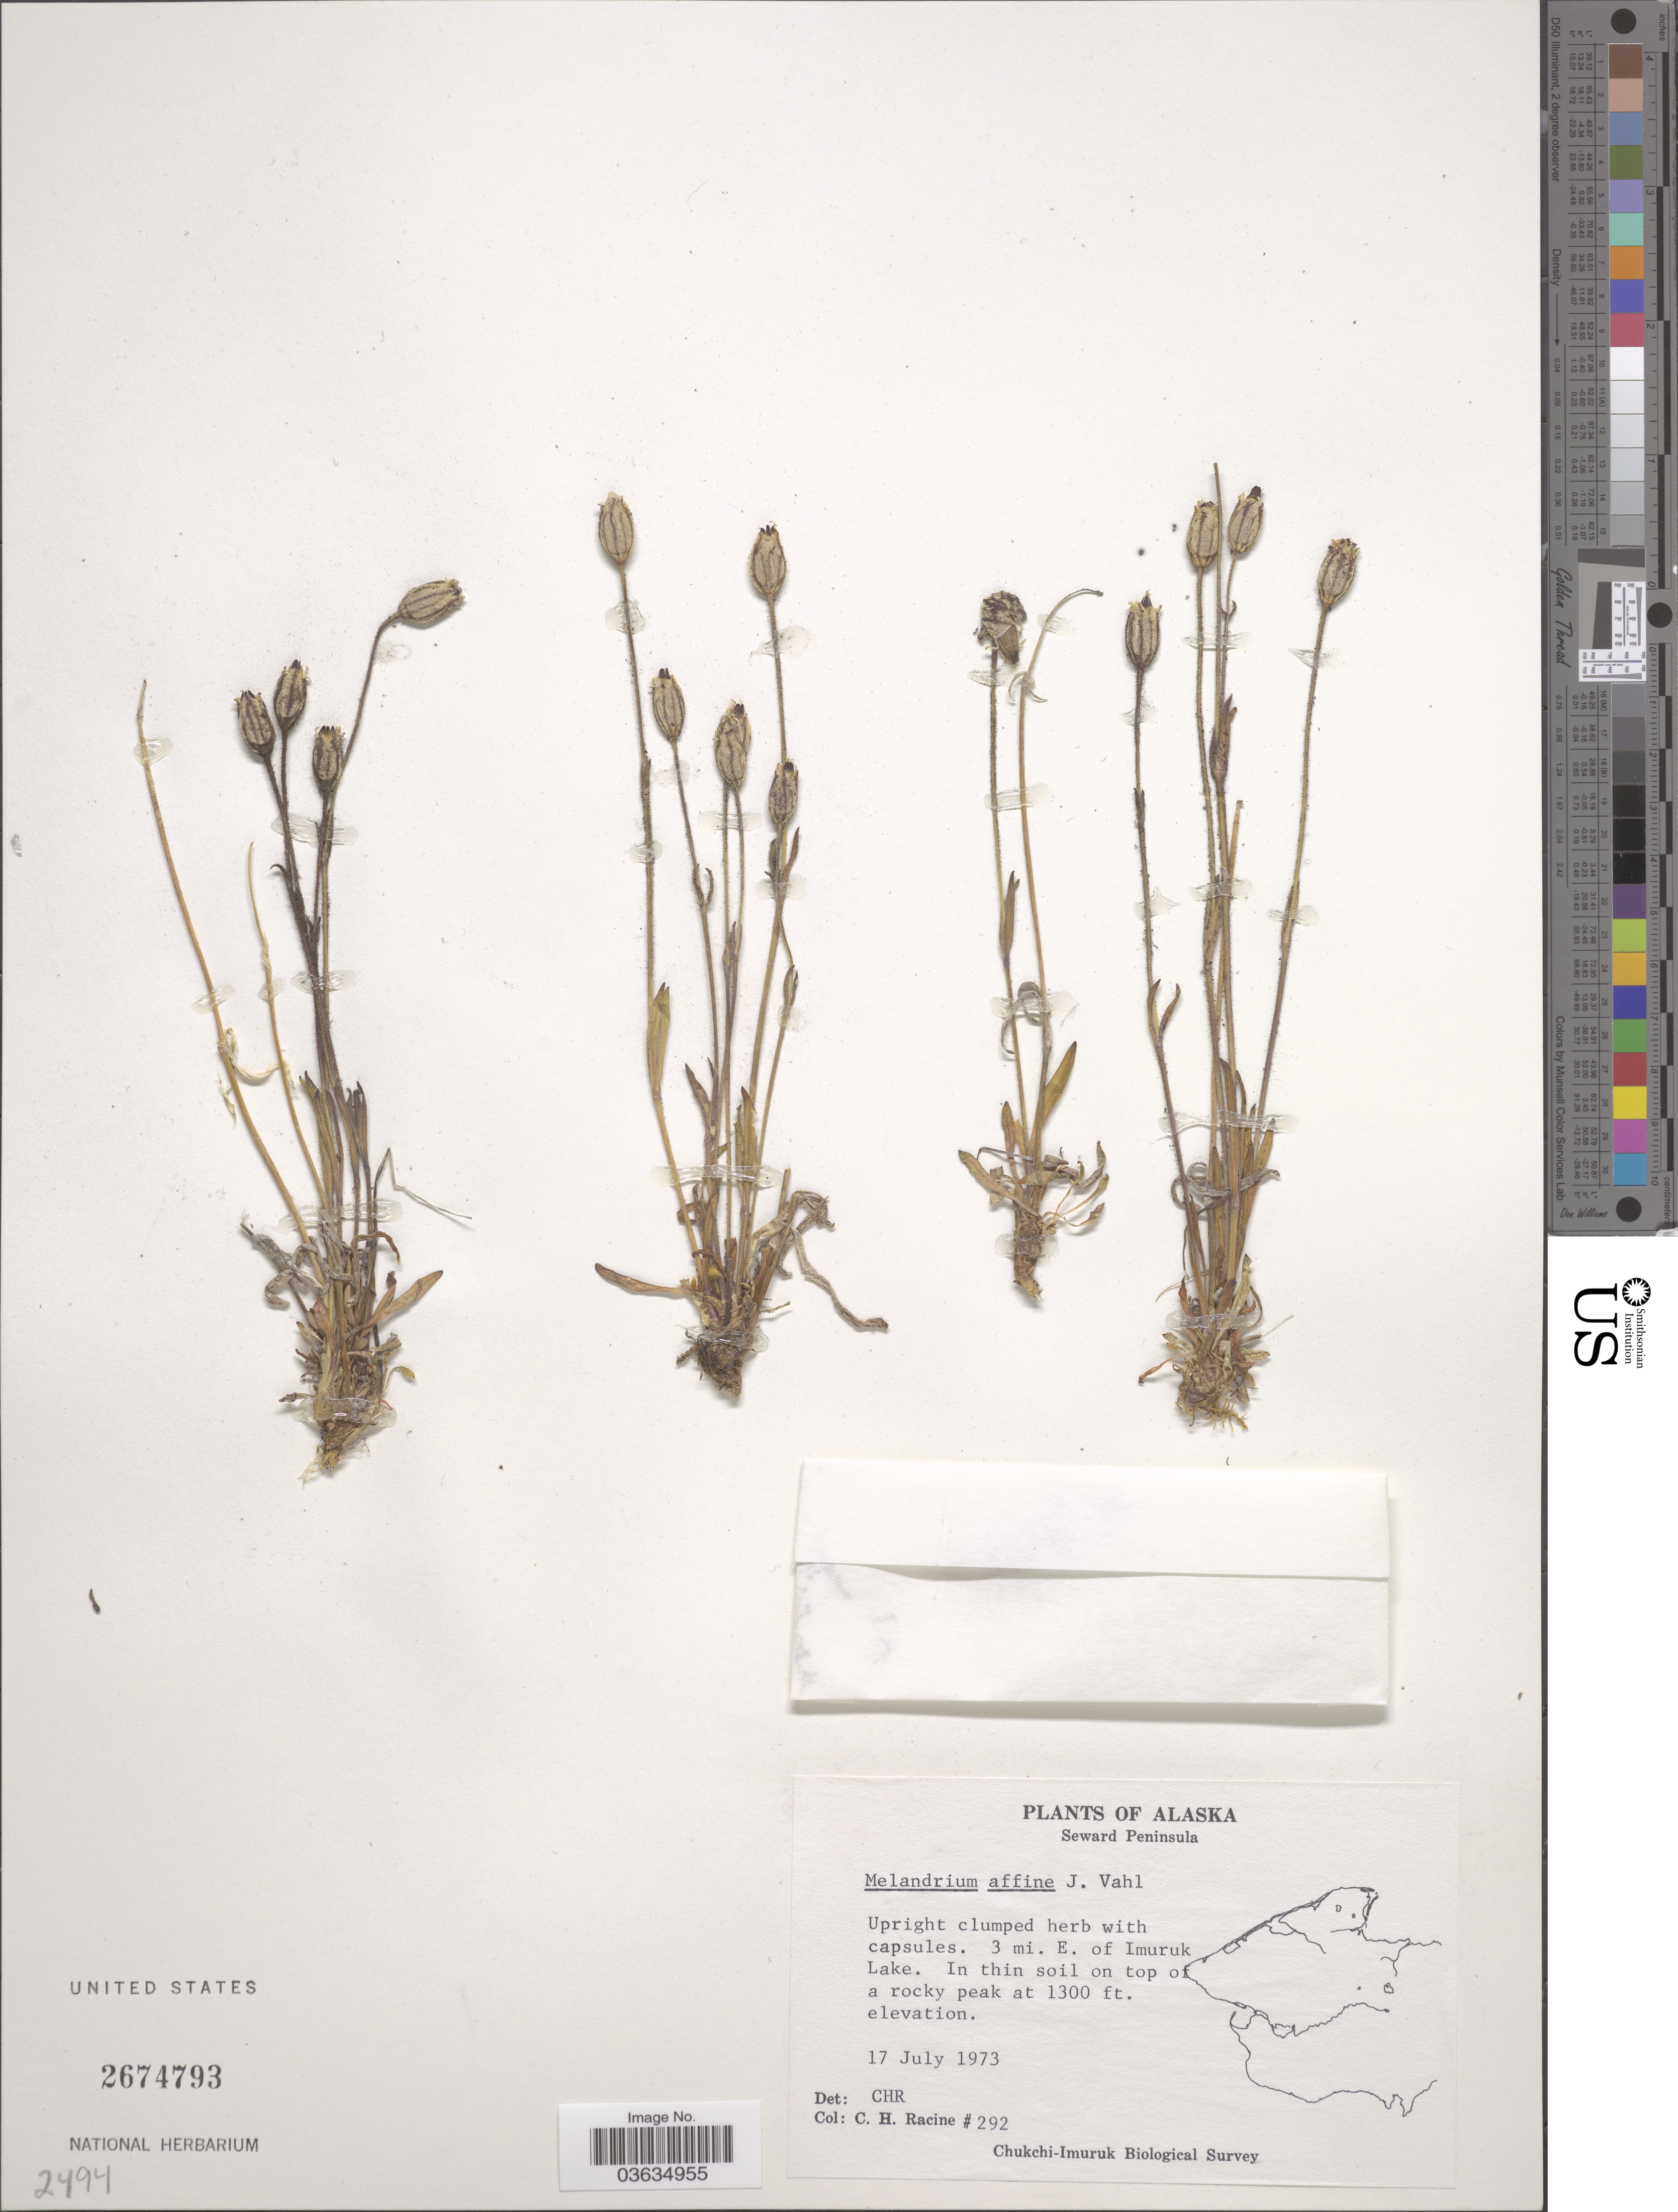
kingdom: Plantae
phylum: Tracheophyta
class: Magnoliopsida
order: Caryophyllales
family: Caryophyllaceae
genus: Silene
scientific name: Silene involucrata subsp. tenella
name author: (Tolm.) Bocquet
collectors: C. Racine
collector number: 292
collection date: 1973-07-17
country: United States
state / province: Alaska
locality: Seward Peninsula. 3 mi. E. of Imuruk Lake.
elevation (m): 396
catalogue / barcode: US 2674793